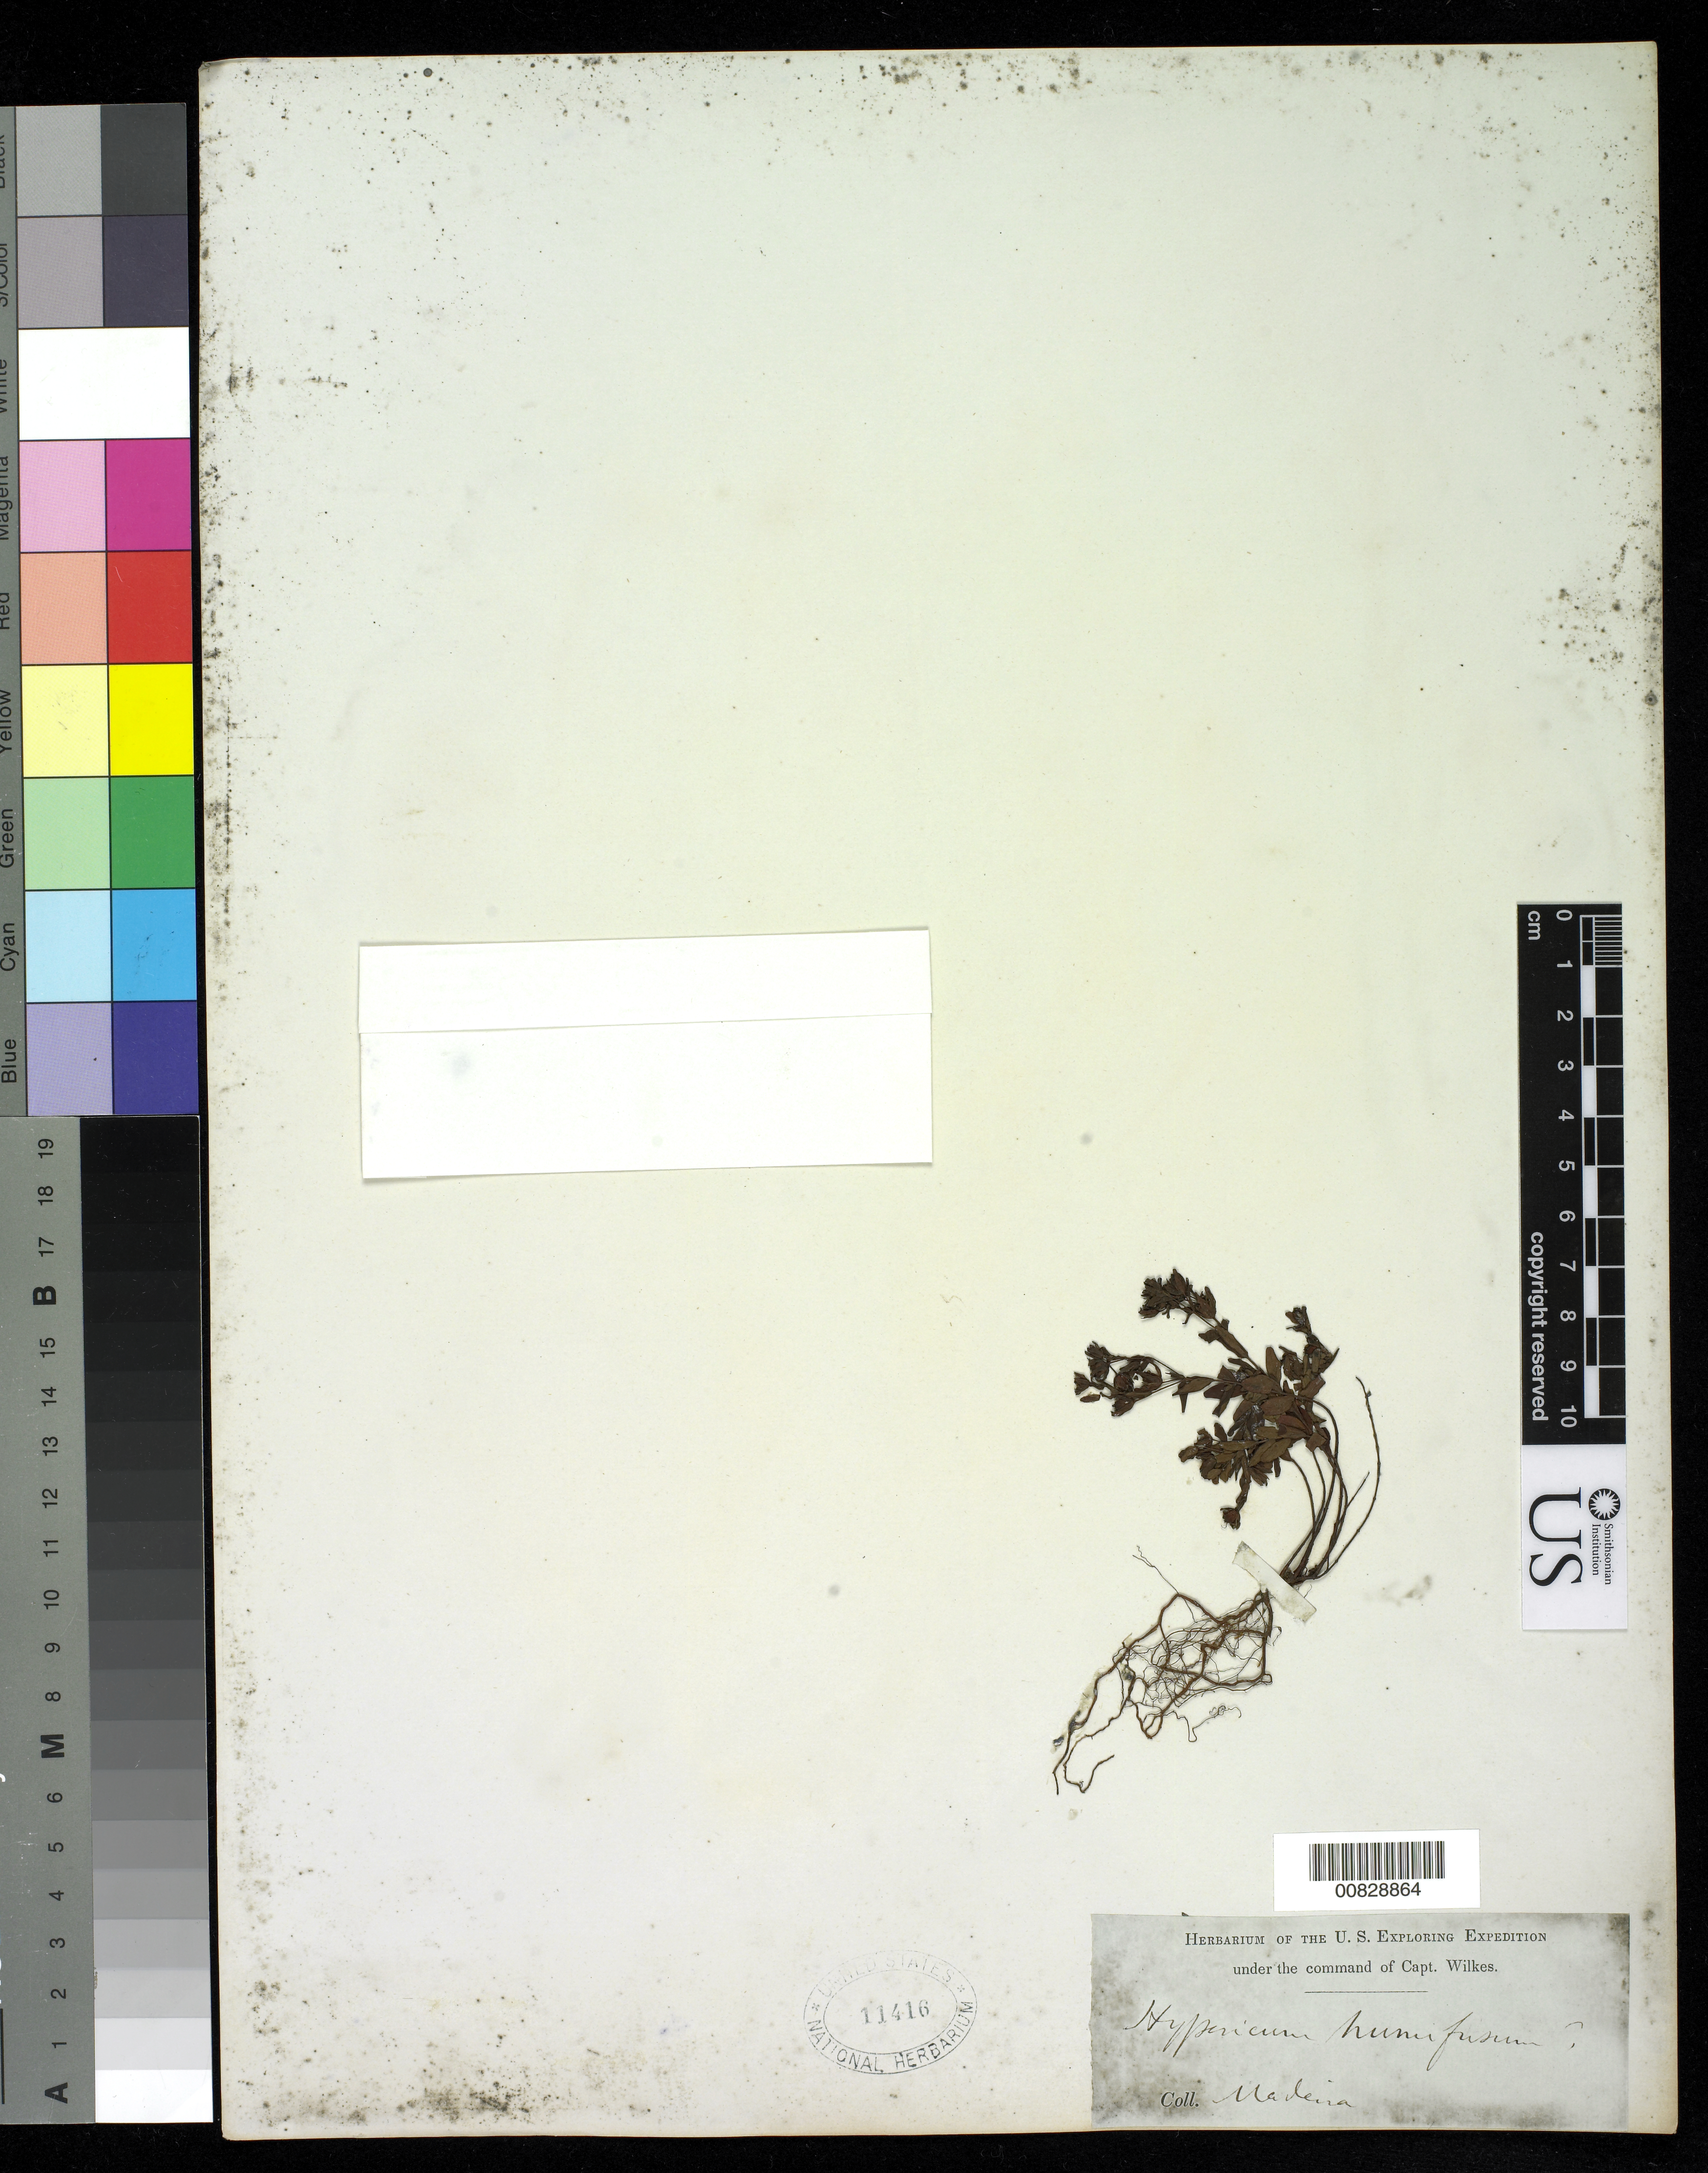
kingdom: Plantae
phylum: Tracheophyta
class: Magnoliopsida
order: Malpighiales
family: Hypericaceae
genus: Hypericum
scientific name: Hypericum humifusum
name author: L.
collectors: Wilkes Explor. Exped.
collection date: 1838/1842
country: Portugal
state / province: Madeira (Aut. Reg.)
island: Madeira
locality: Funchal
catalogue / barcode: US 11416